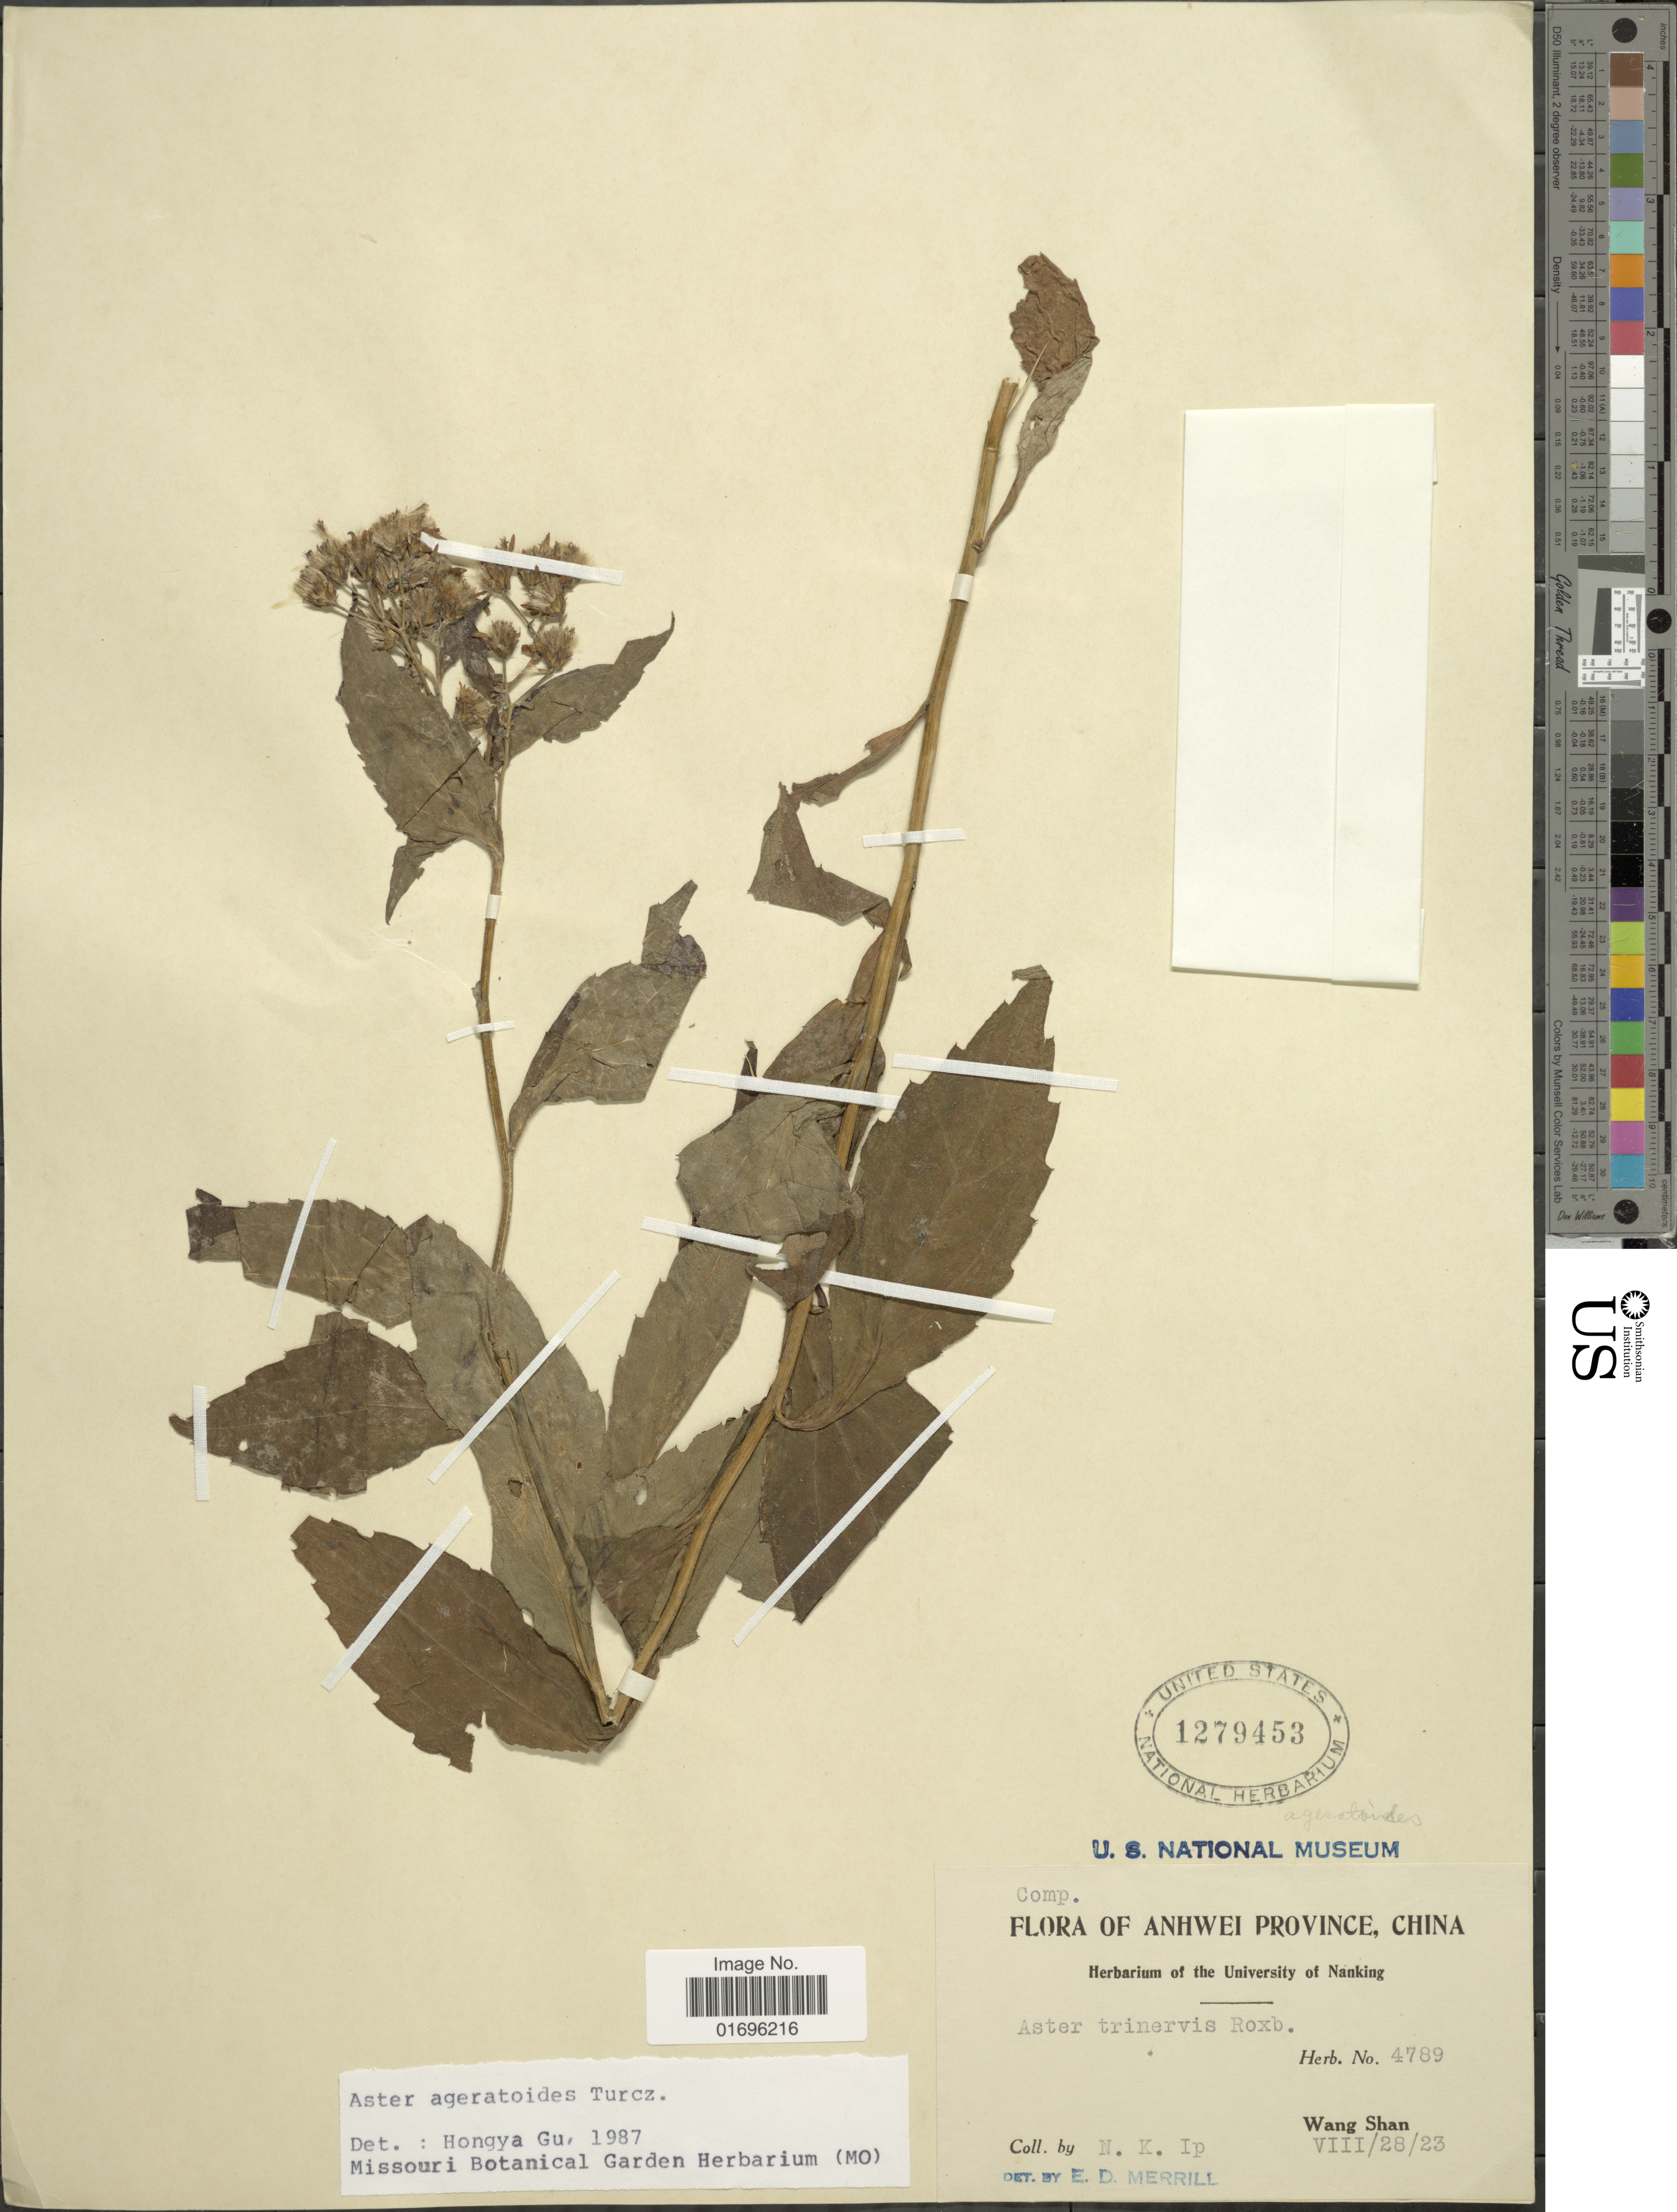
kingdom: Plantae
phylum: Tracheophyta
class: Magnoliopsida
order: Asterales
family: Asteraceae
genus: Aster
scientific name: Aster ageratoides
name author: Turcz.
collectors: N. Ip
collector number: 4789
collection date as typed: Transcribed d/m/y: 28/8/23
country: China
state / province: Anhui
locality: Anhwei Province, China. Wang Shan.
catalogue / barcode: US 1279453